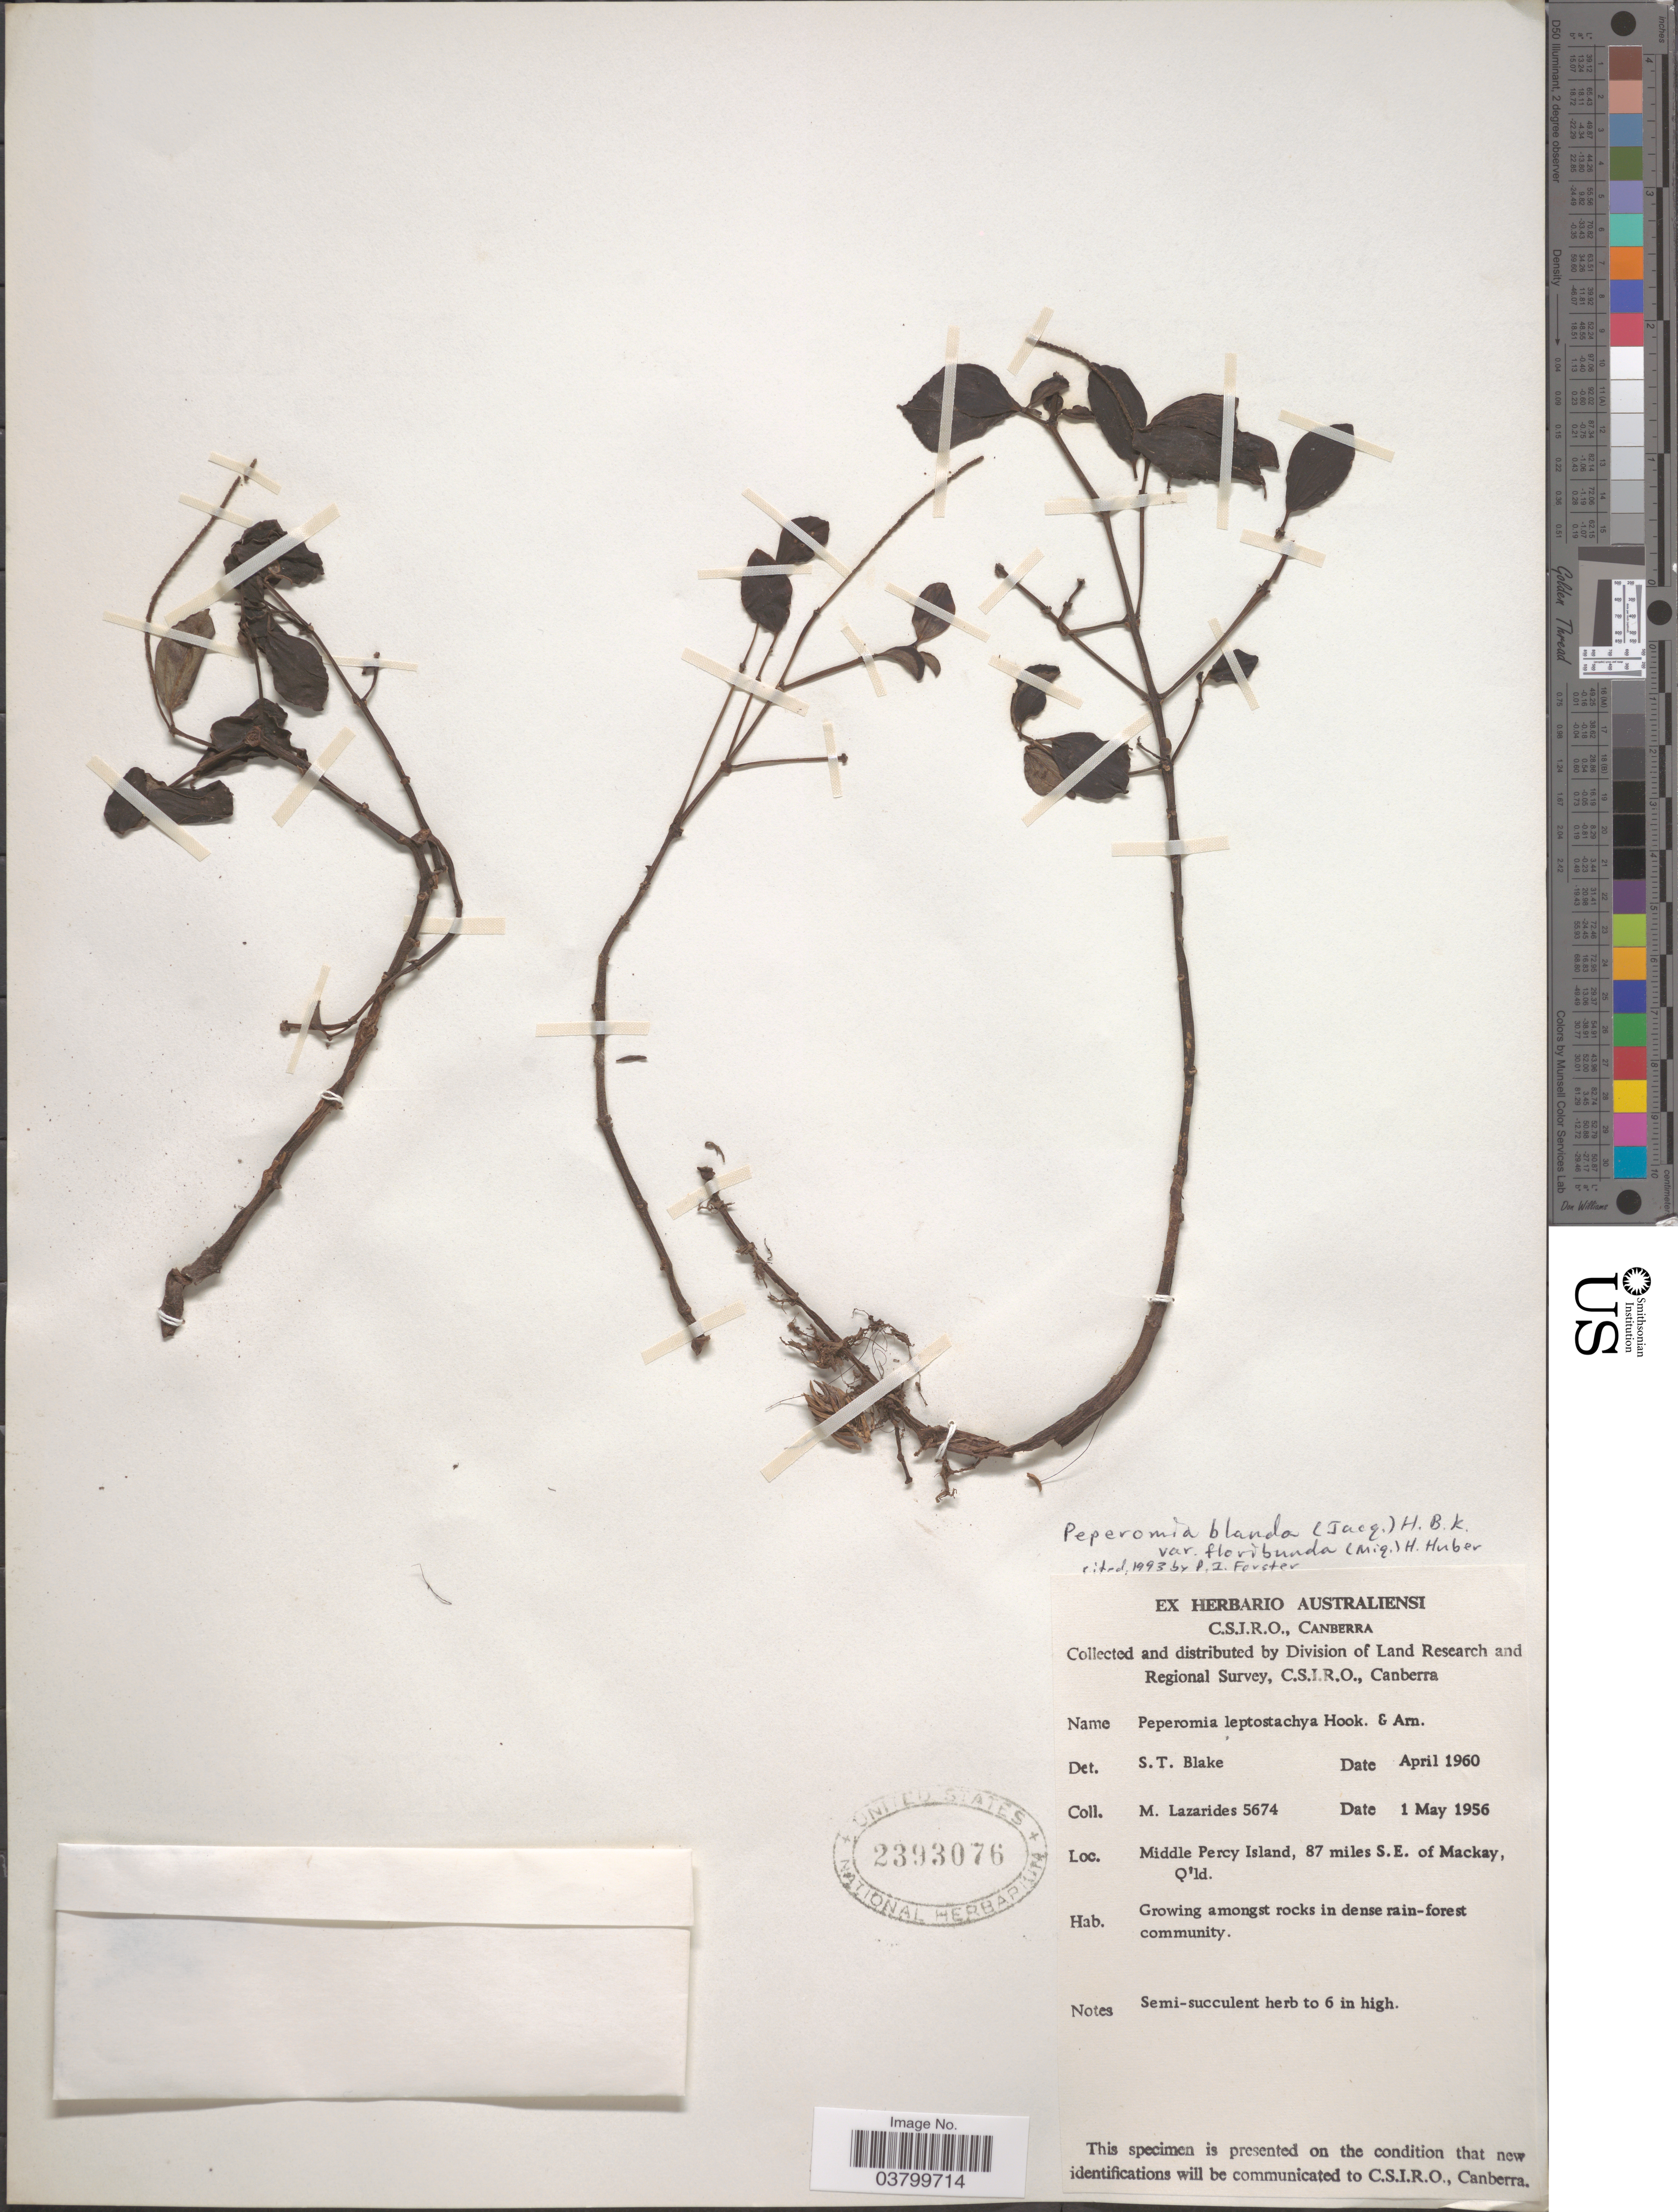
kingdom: Plantae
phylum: Tracheophyta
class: Magnoliopsida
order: Piperales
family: Piperaceae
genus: Peperomia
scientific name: Peperomia blanda var. floribunda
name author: (Miq.) H. Huber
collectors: M. Lazarides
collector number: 5674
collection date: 1956-05-01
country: Australia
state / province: Queensland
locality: Middle Percy Island, 87 miles S.E. of Mackay.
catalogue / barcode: US 2393076